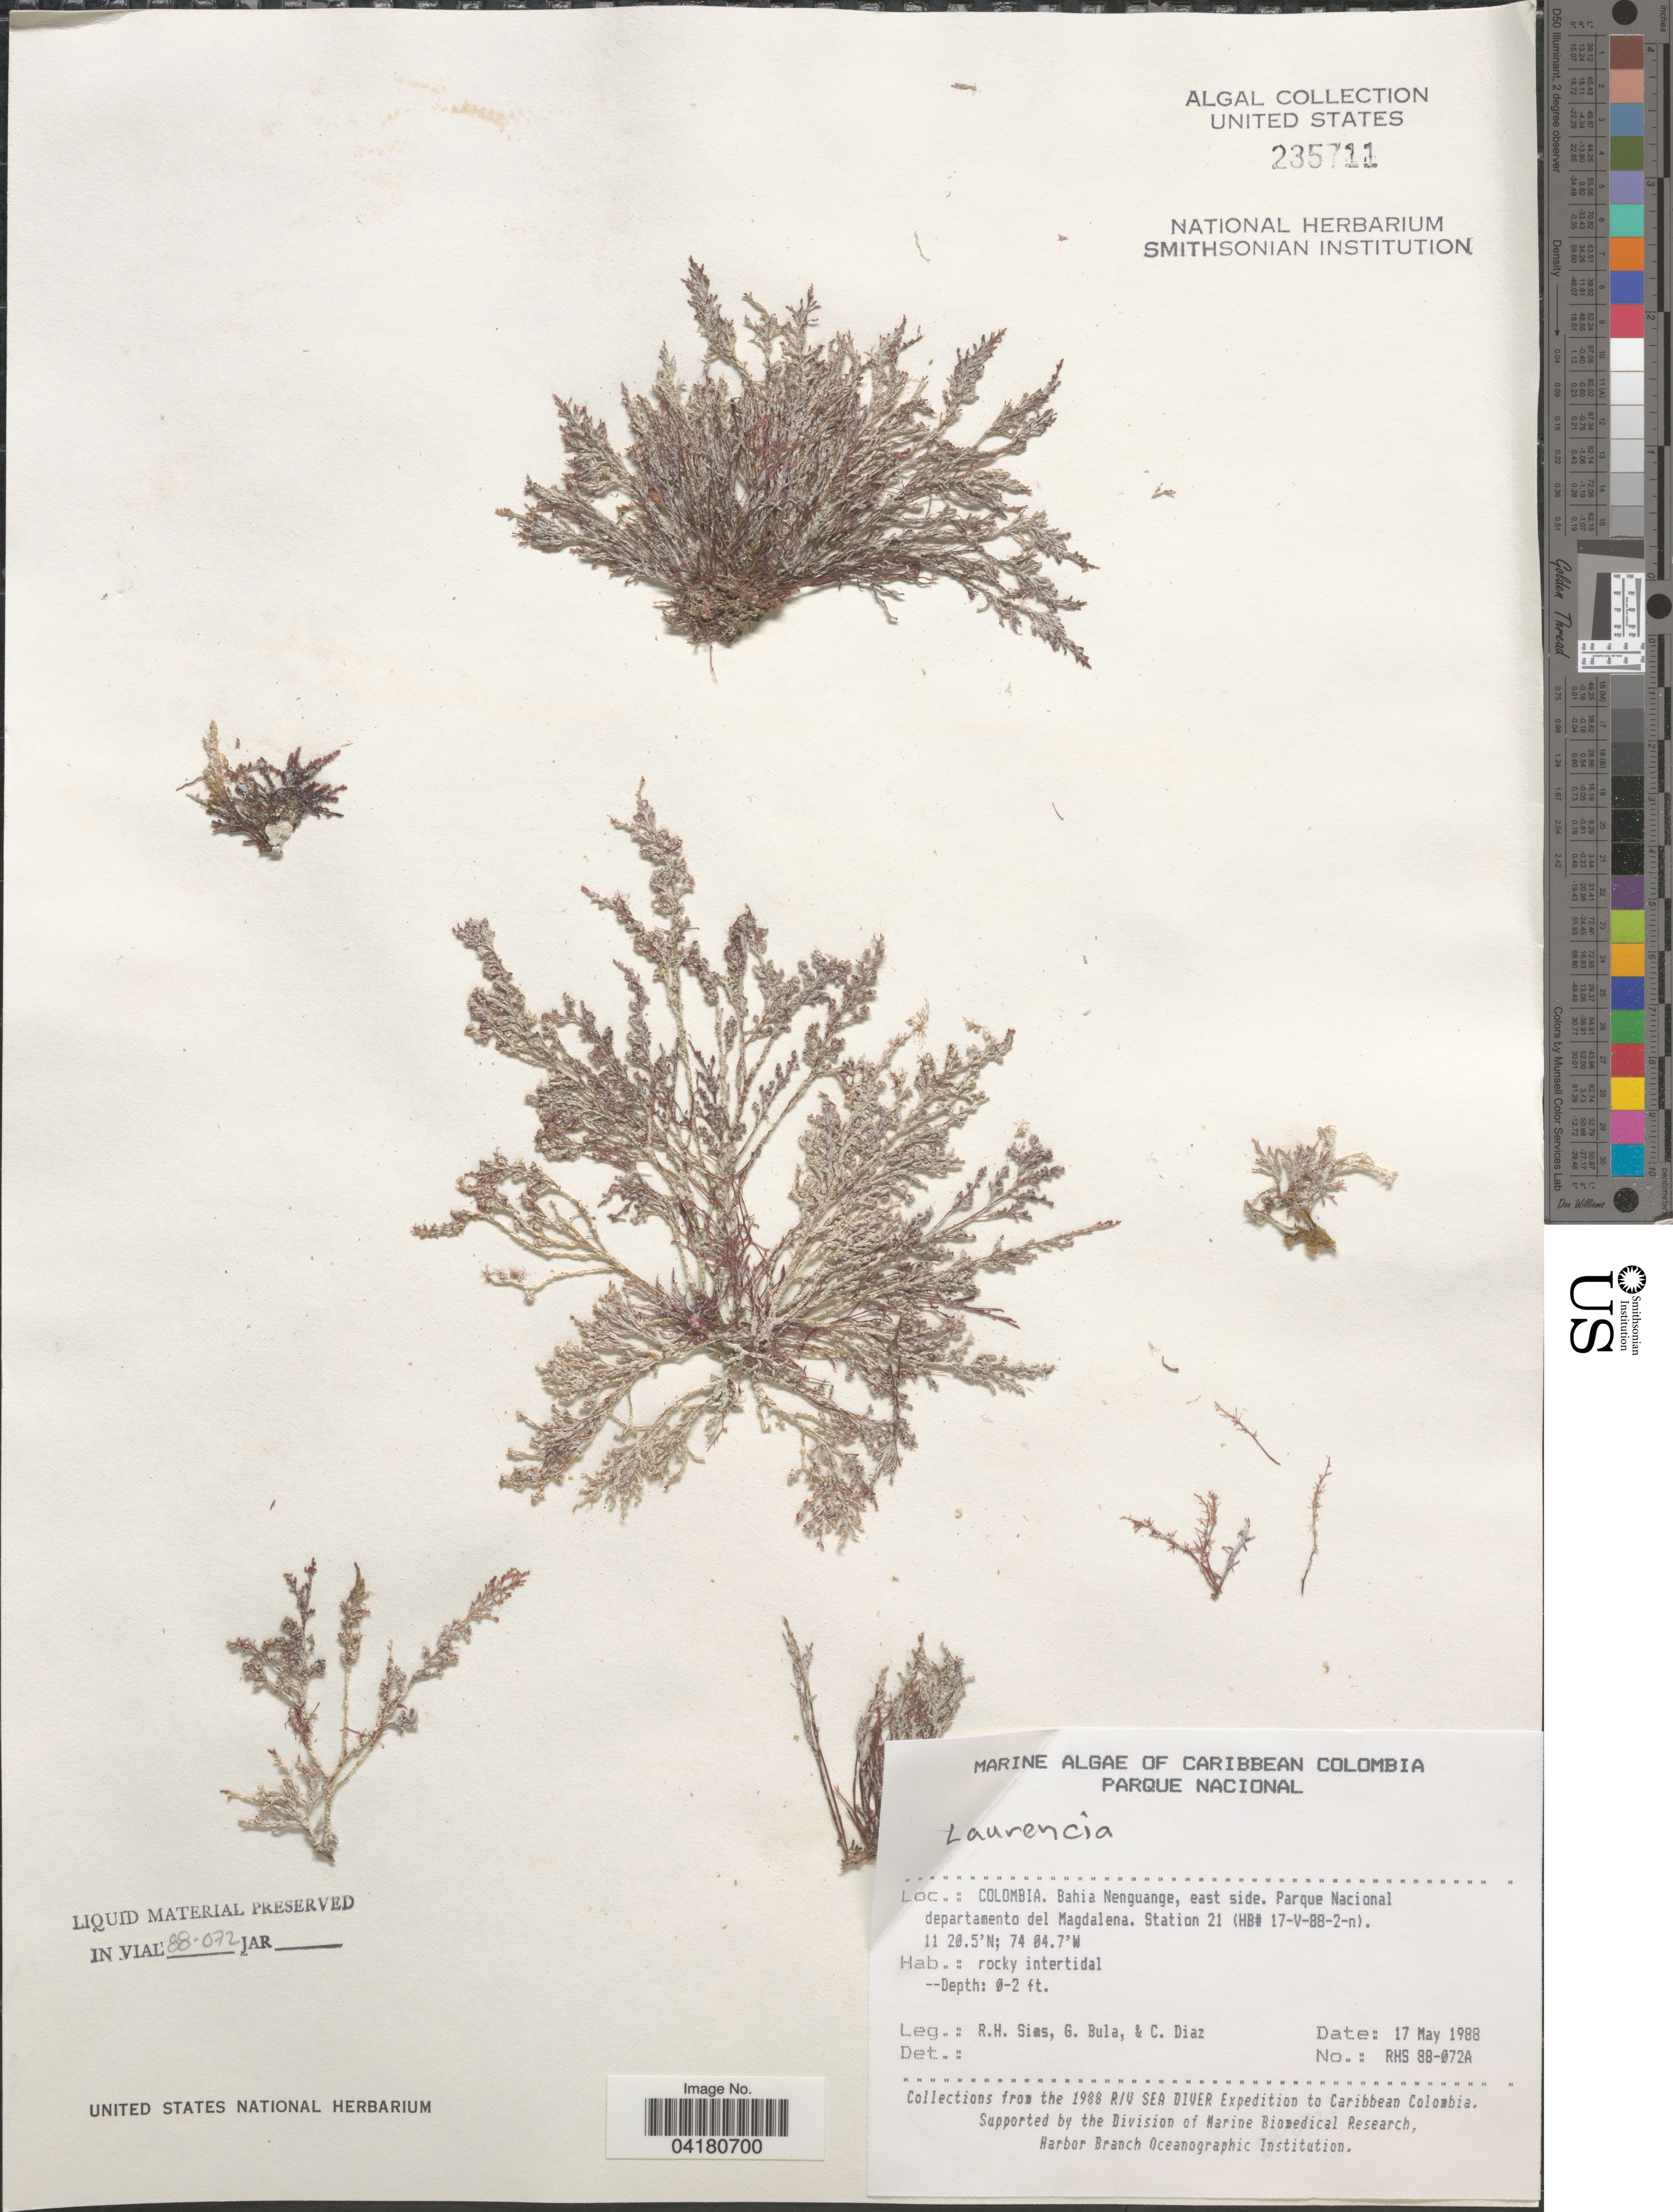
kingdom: Plantae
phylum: Rhodophyta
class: Florideophyceae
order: Ceramiales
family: Rhodomelaceae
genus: Laurencia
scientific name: Laurencia sp.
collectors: R. H. Sims, G. Bula & C. Díaz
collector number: RHS88-072A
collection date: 1988-05-17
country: Colombia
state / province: Magdalena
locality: Caribbean Colombia. Bahia Nenguange, east side. Parque Nacional departamento del Magdalena. Station 21 (HB# 17-V-88-2-n). The 1988 R/V Sea Diver Expedition to Caribbean Colombia.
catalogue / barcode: US 235711